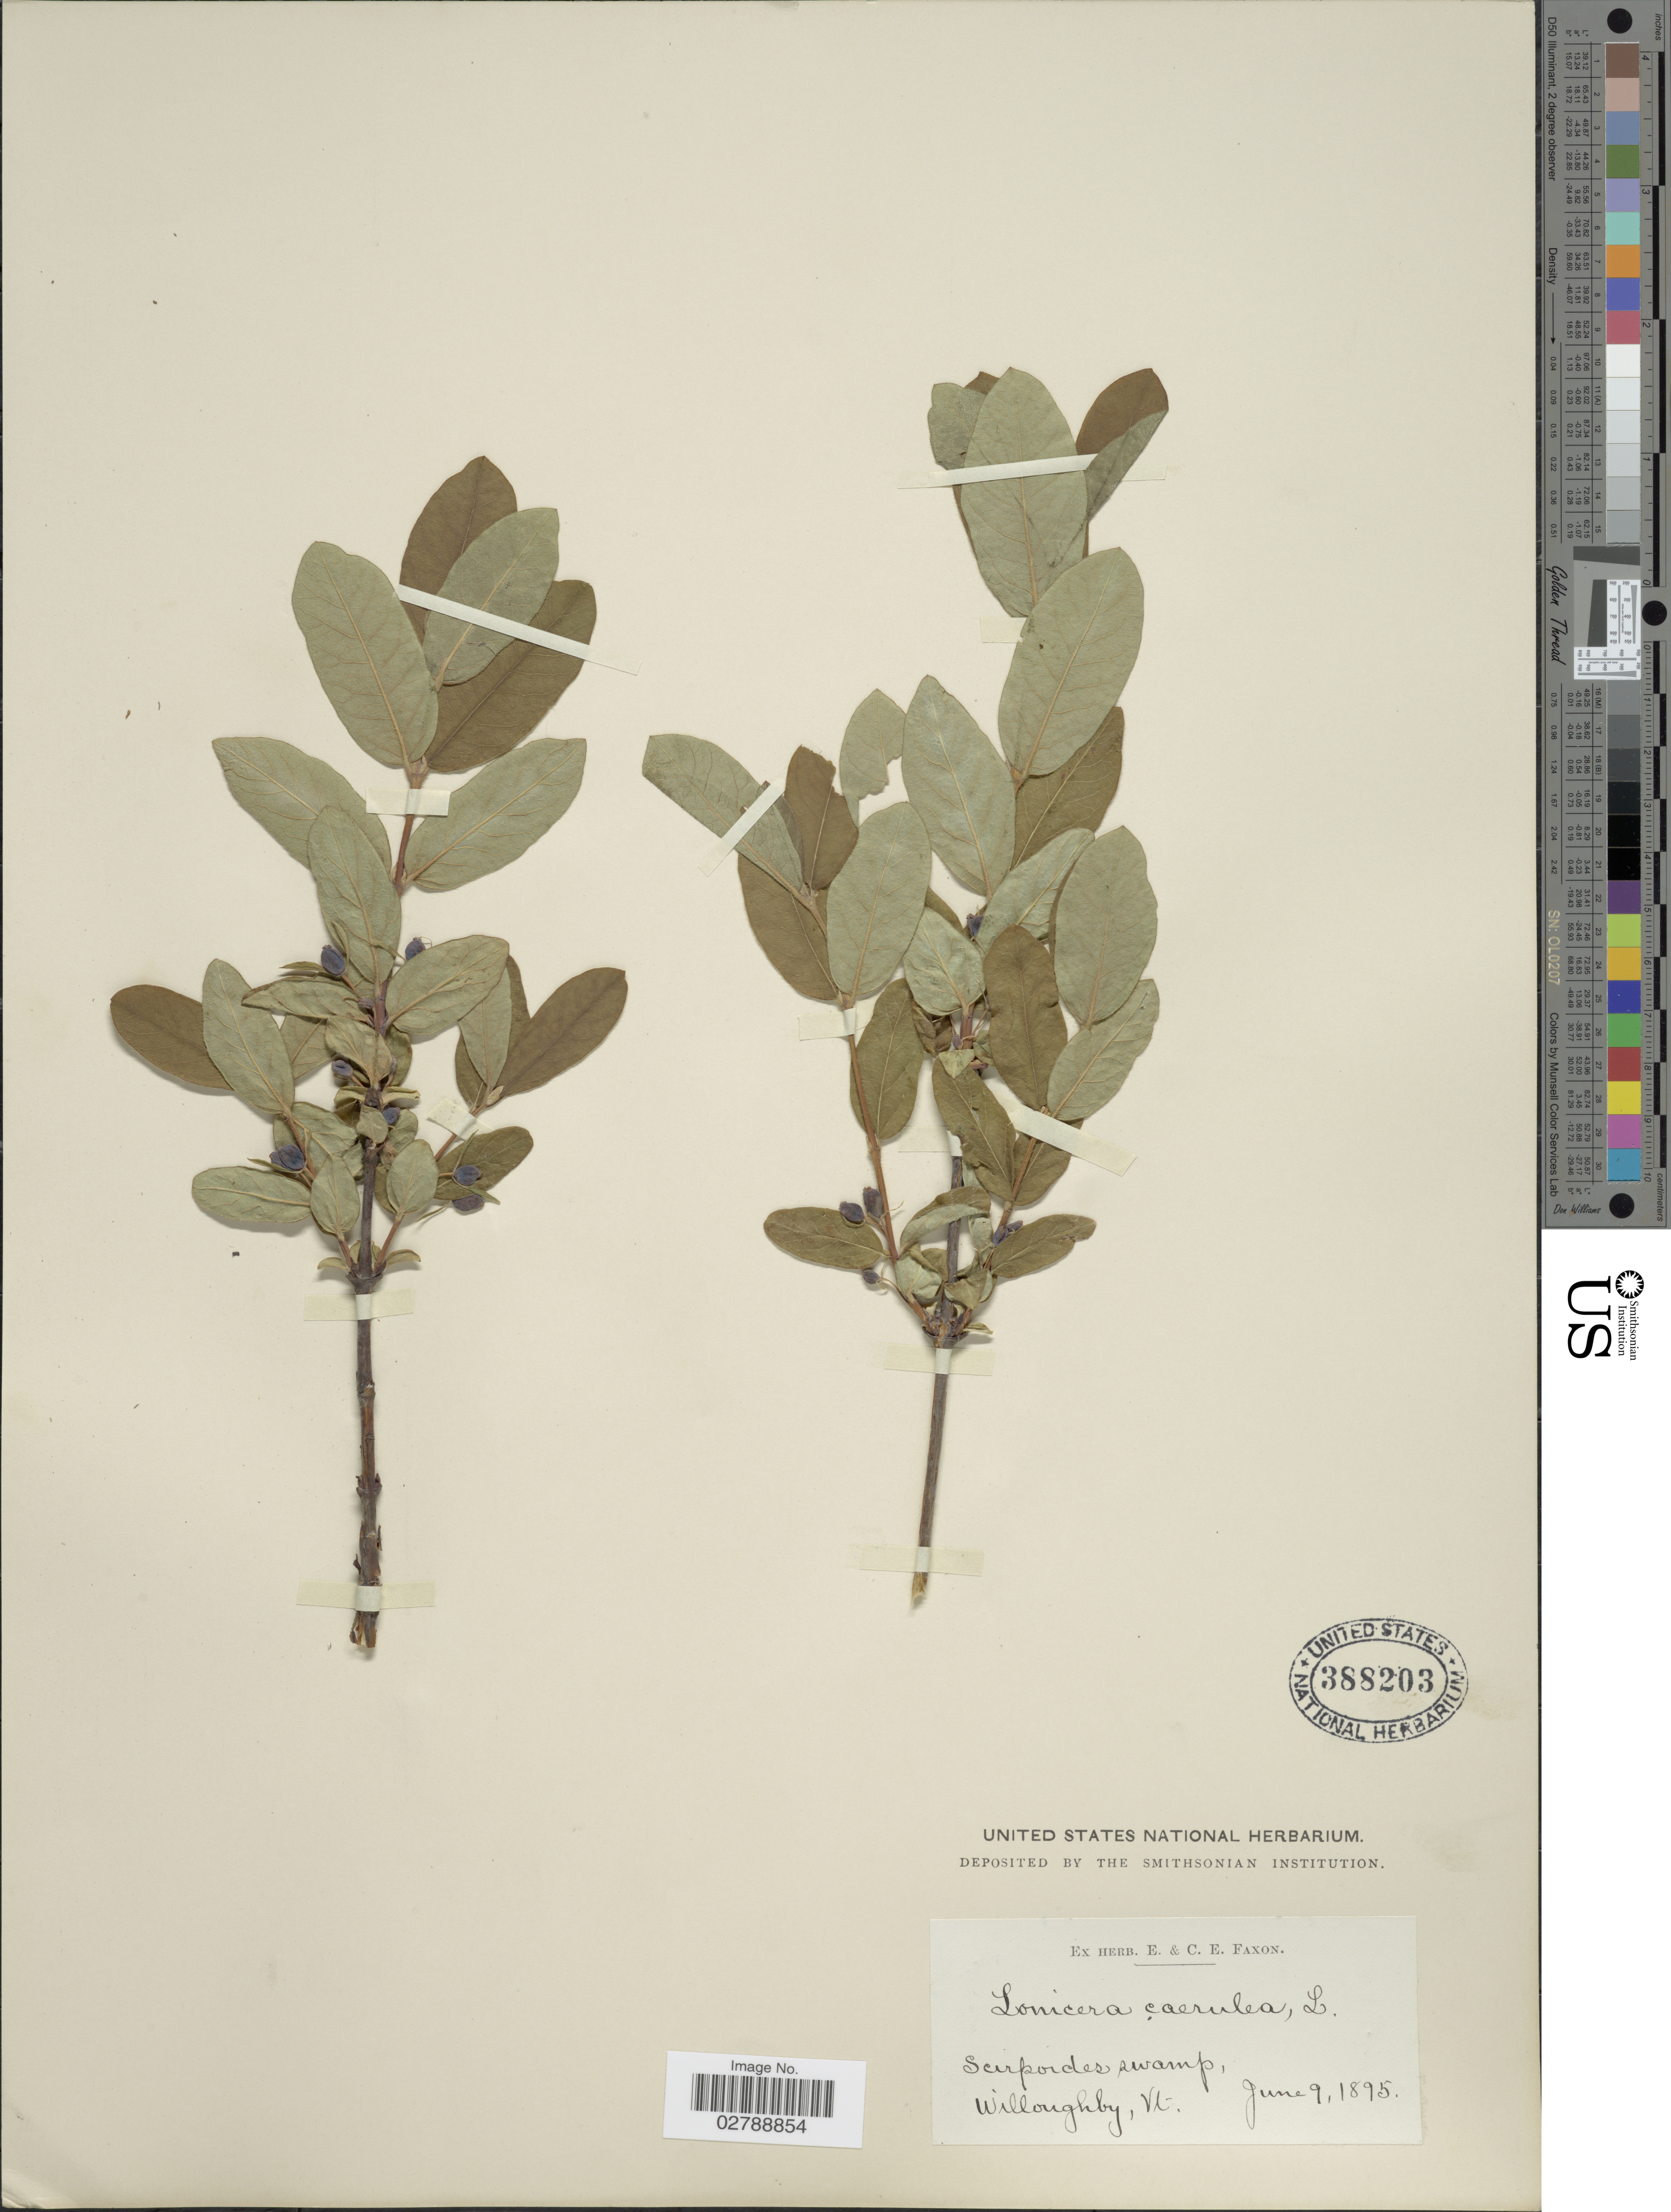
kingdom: Plantae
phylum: Tracheophyta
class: Magnoliopsida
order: Dipsacales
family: Caprifoliaceae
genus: Lonicera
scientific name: Lonicera caerulea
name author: L.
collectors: ex herb. E. & C.E. Faxon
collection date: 1895-06-09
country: United States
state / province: Vermont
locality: Willoughby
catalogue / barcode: US 388203